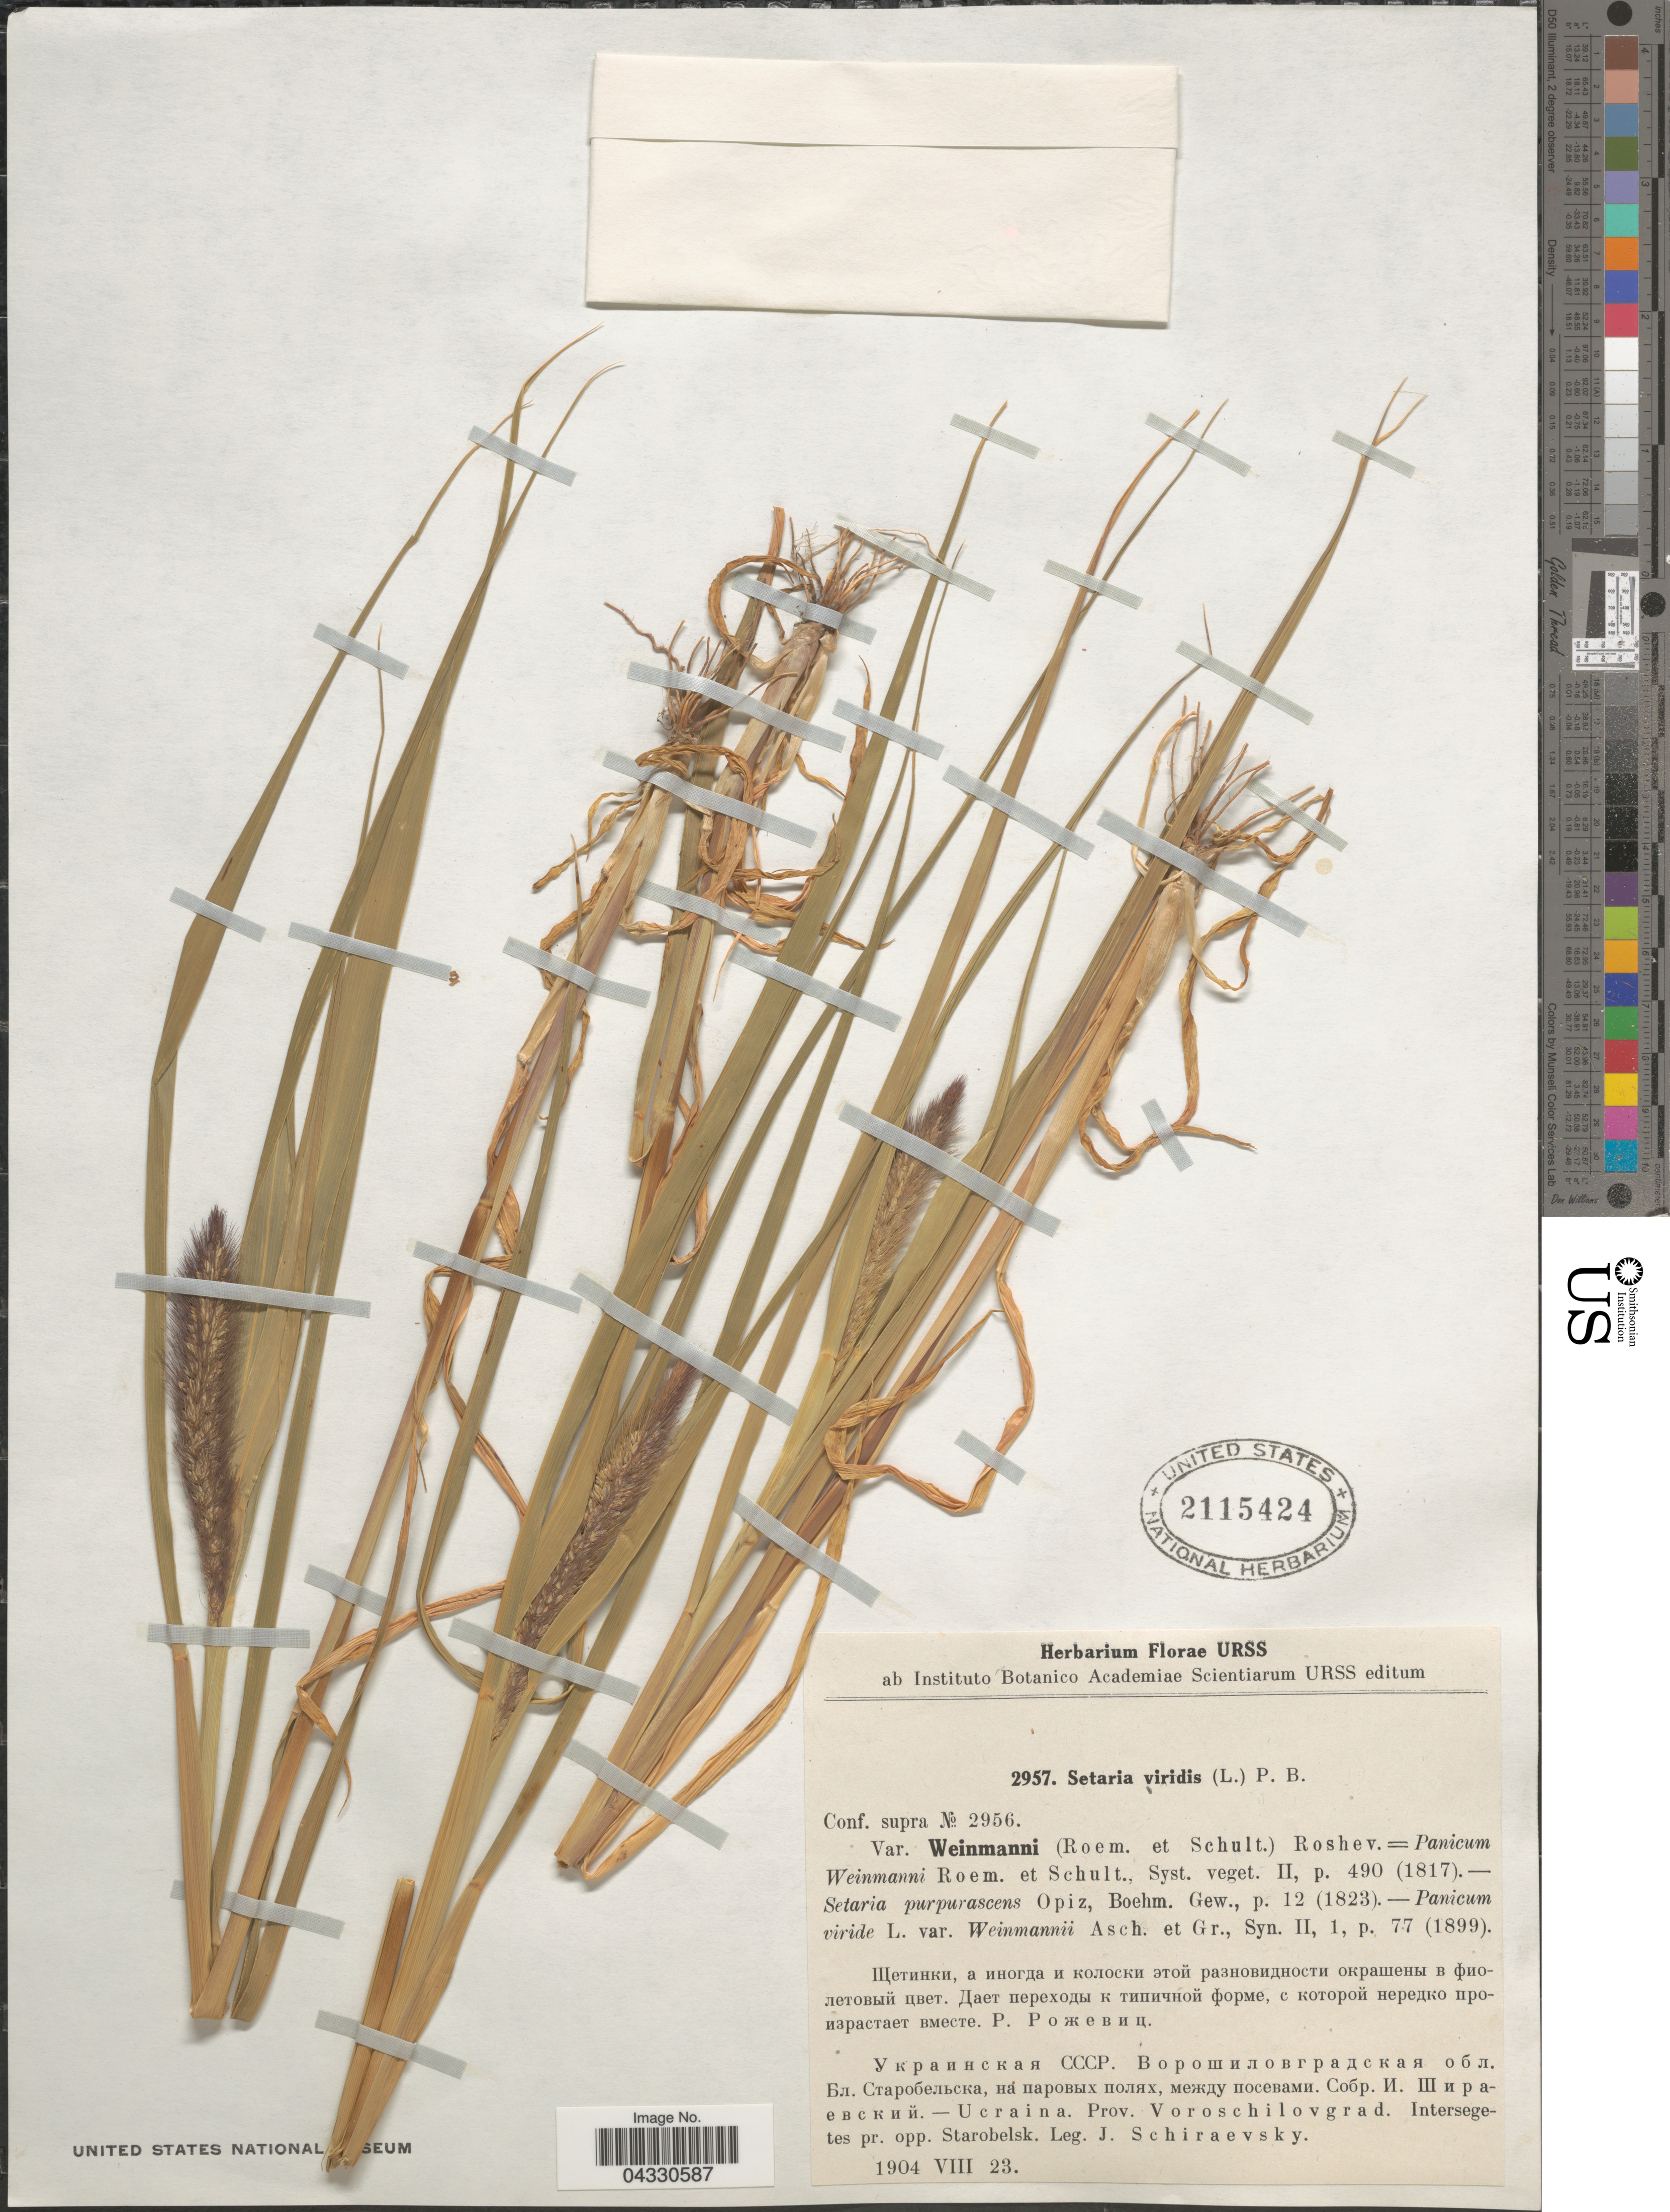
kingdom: Plantae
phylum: Tracheophyta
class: Liliopsida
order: Poales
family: Poaceae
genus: Setaria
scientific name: Setaria viridis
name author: (L.) P. Beauv.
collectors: J. Schiraevsky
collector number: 2957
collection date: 1904-08-23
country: Ukraine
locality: Prov. Voroschilovgrad. Intersegetes pr. opp. Starobelsk.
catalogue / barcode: US 2115424